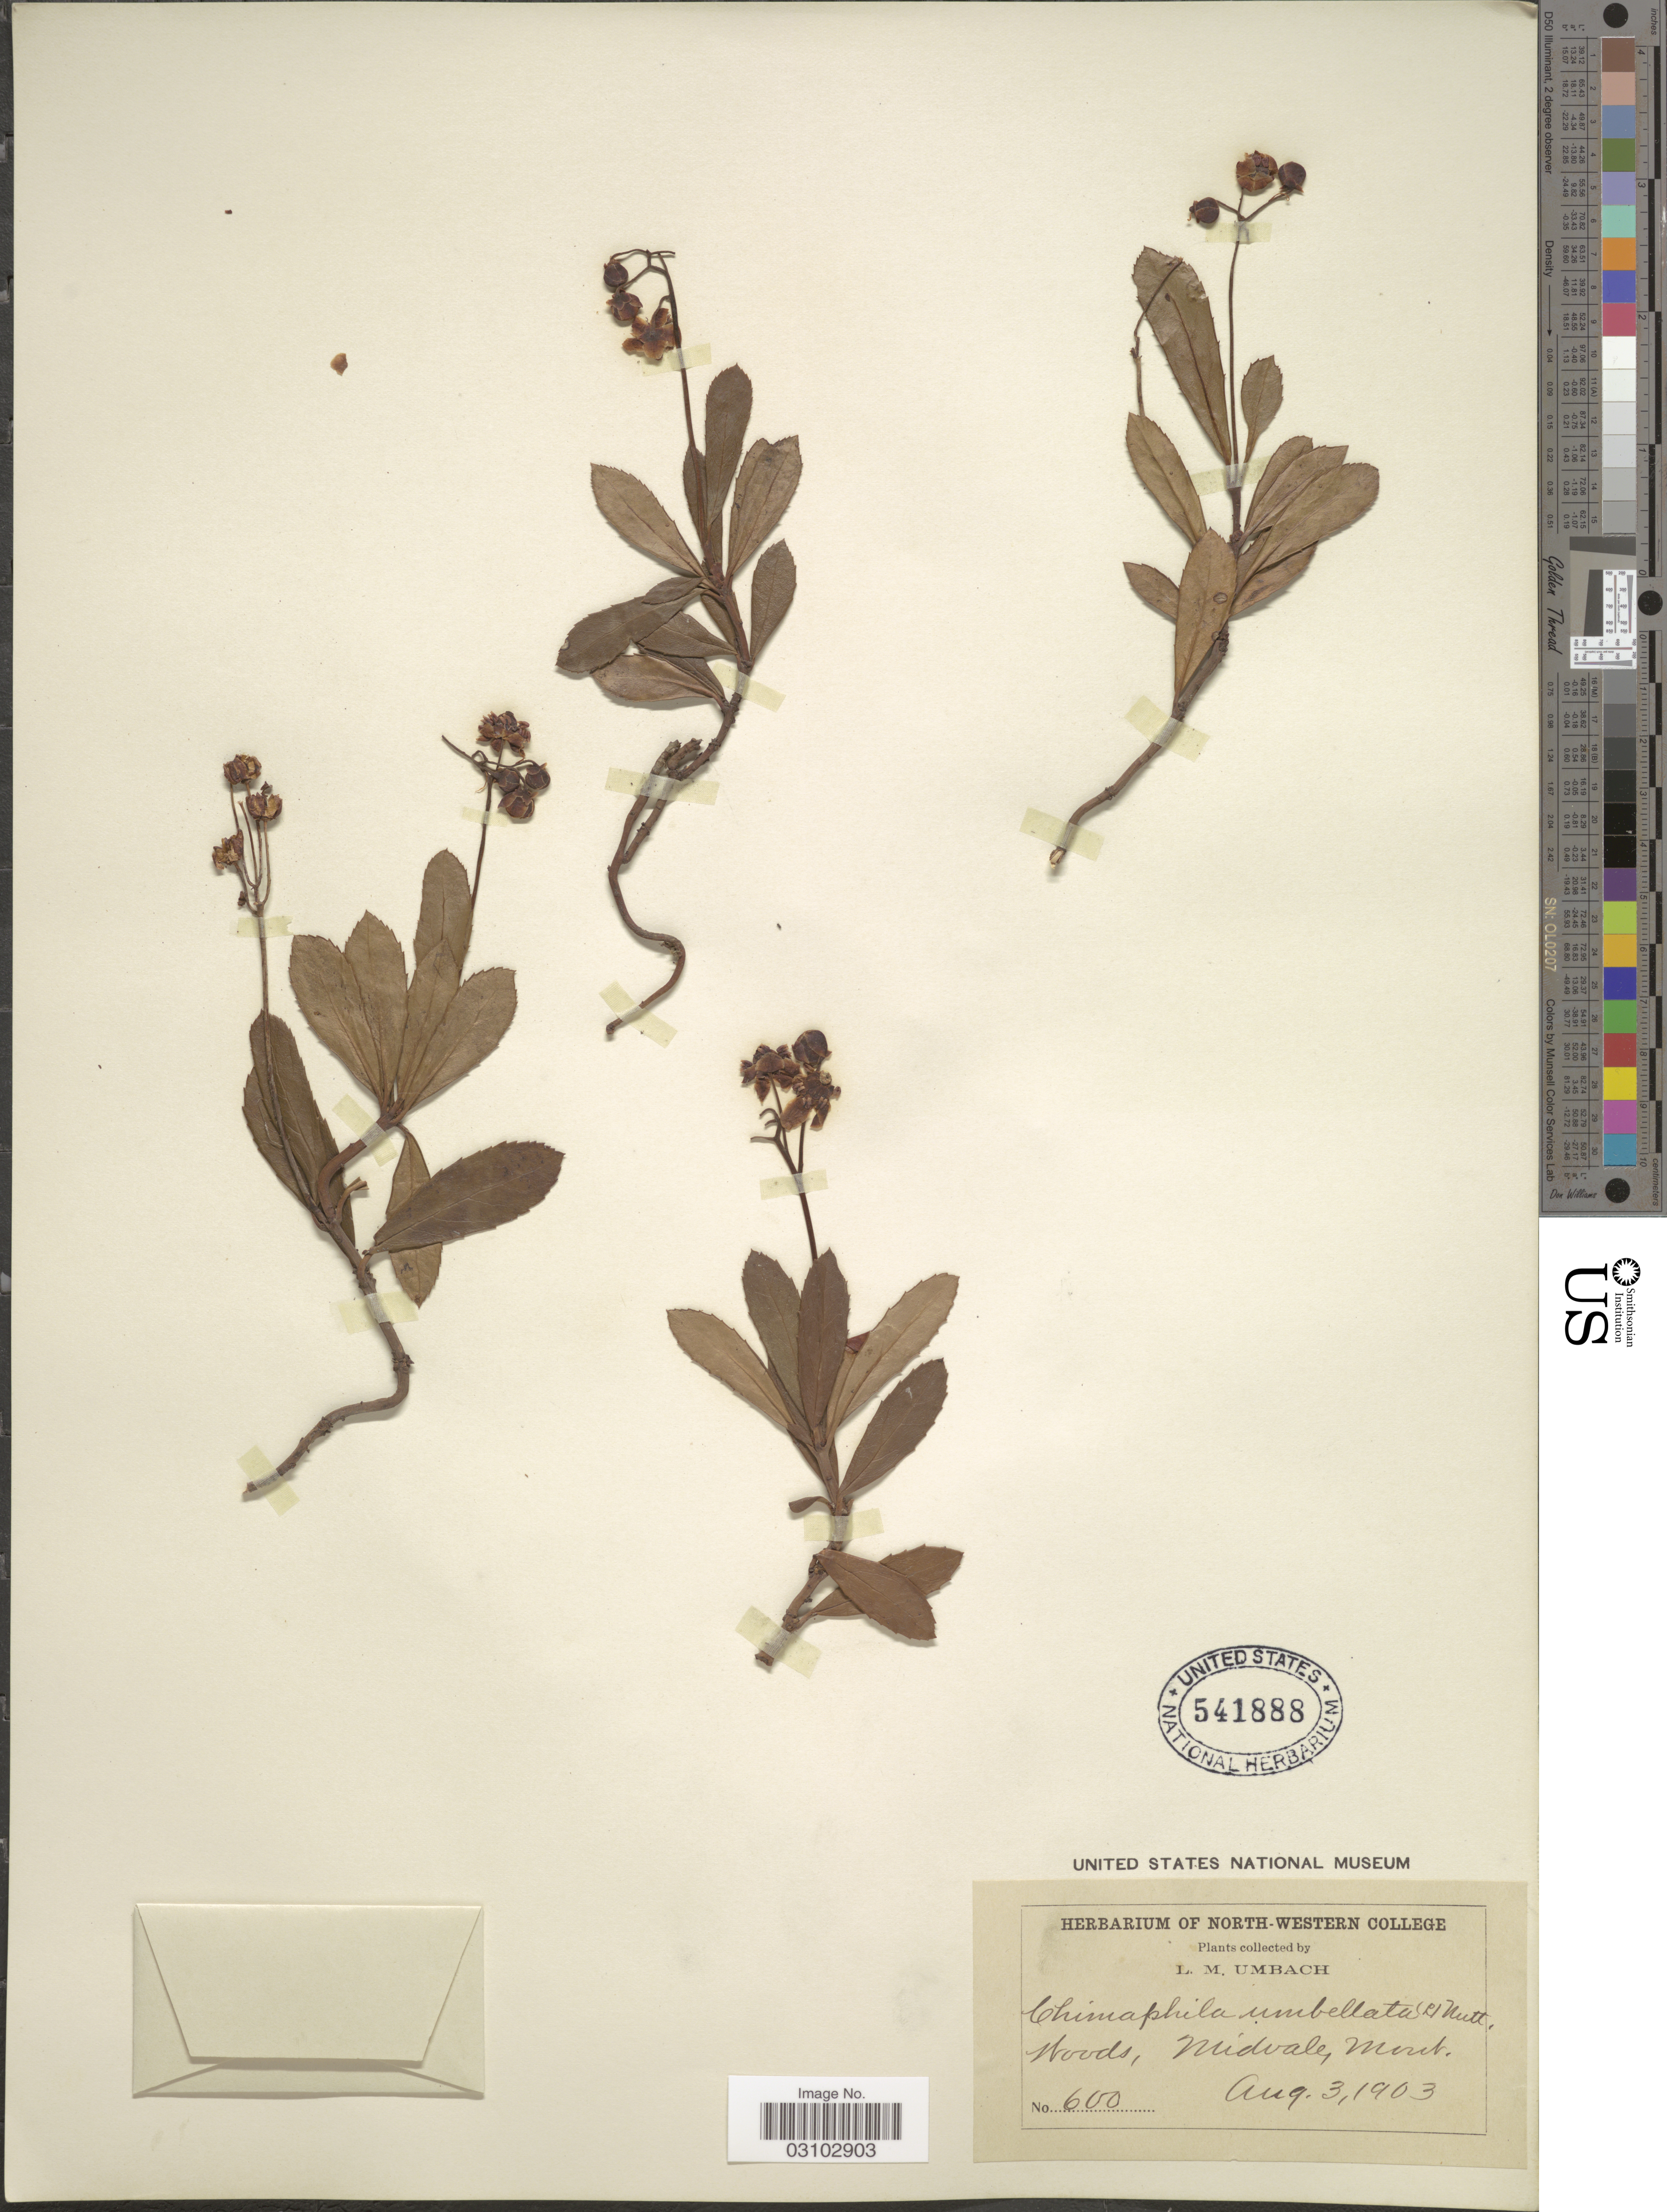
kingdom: Plantae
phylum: Tracheophyta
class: Magnoliopsida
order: Ericales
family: Ericaceae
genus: Chimaphila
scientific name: Chimaphila umbellata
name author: (L.) W.P.C. Barton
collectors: L. M. Umbach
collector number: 600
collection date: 1903-08-03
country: United States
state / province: Montana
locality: Midvale.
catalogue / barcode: US 541888